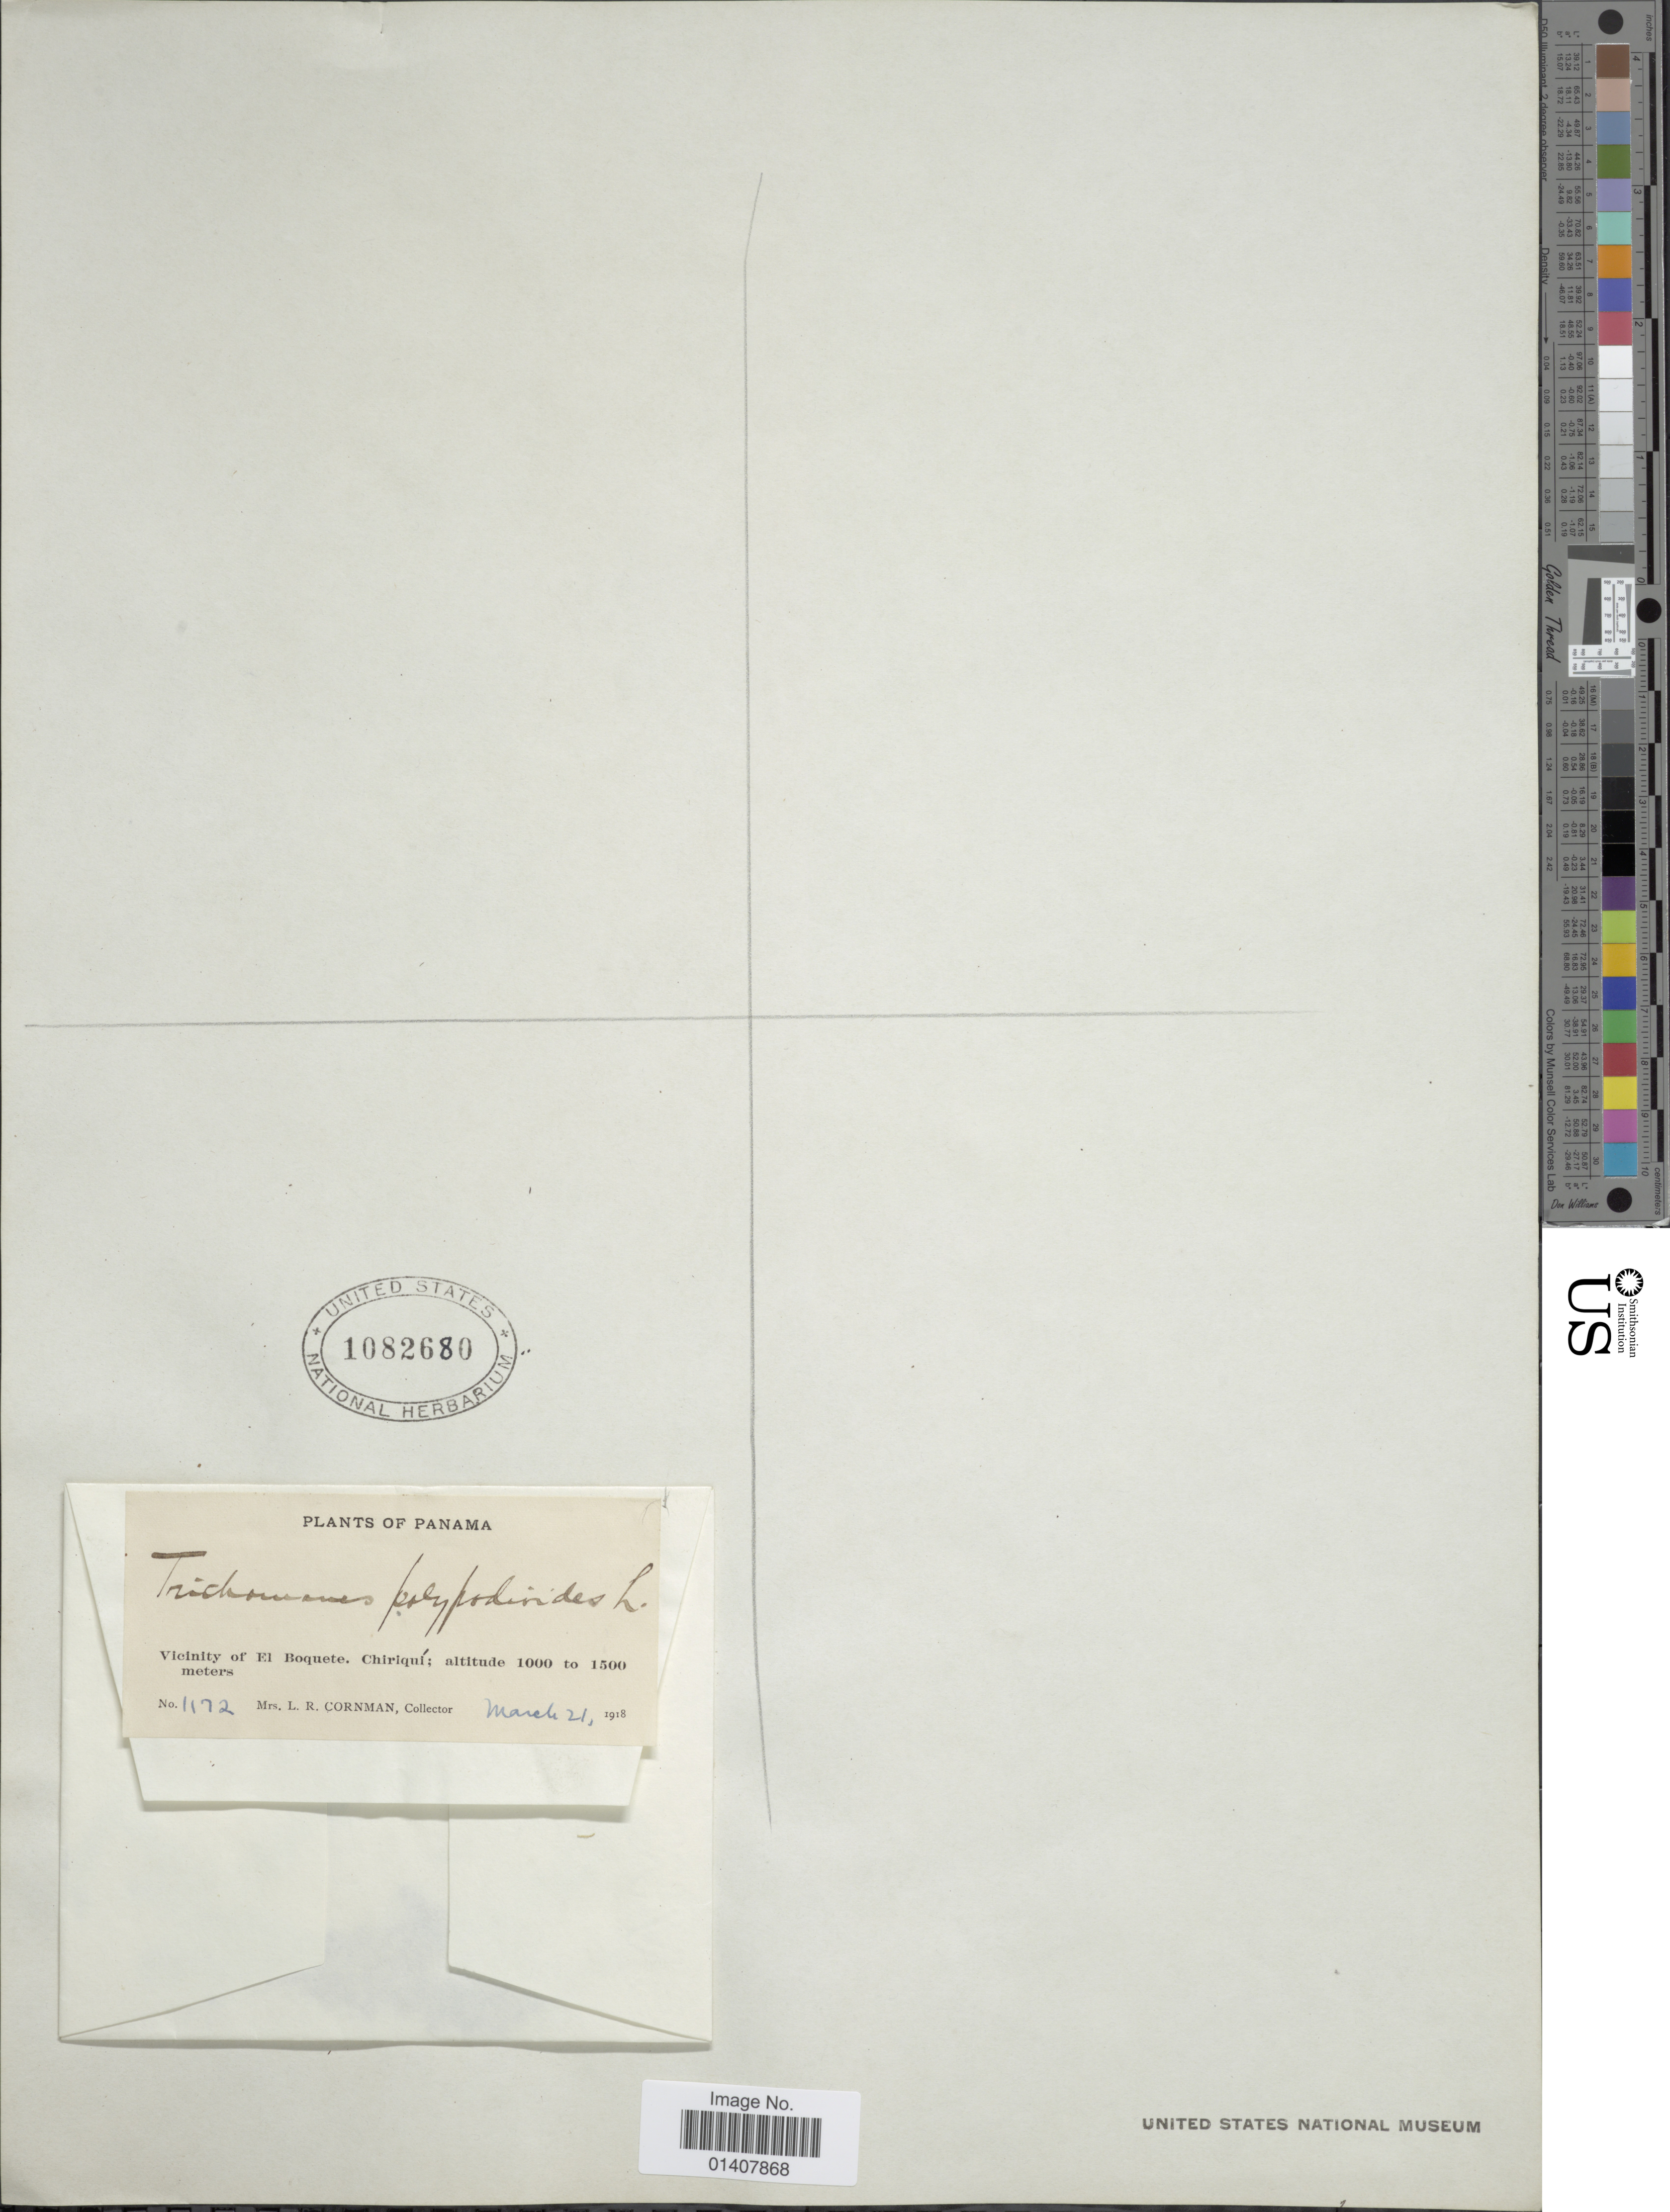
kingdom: Plantae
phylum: Tracheophyta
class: Polypodiopsida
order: Hymenophyllales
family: Hymenophyllaceae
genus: Trichomanes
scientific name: Trichomanes polypodioides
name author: L.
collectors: L. Cornman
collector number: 1172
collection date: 1918-03-21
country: Panama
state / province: Chiriqui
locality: Vicinity of El Boquete, Chiriqui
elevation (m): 1000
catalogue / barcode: US 1082680